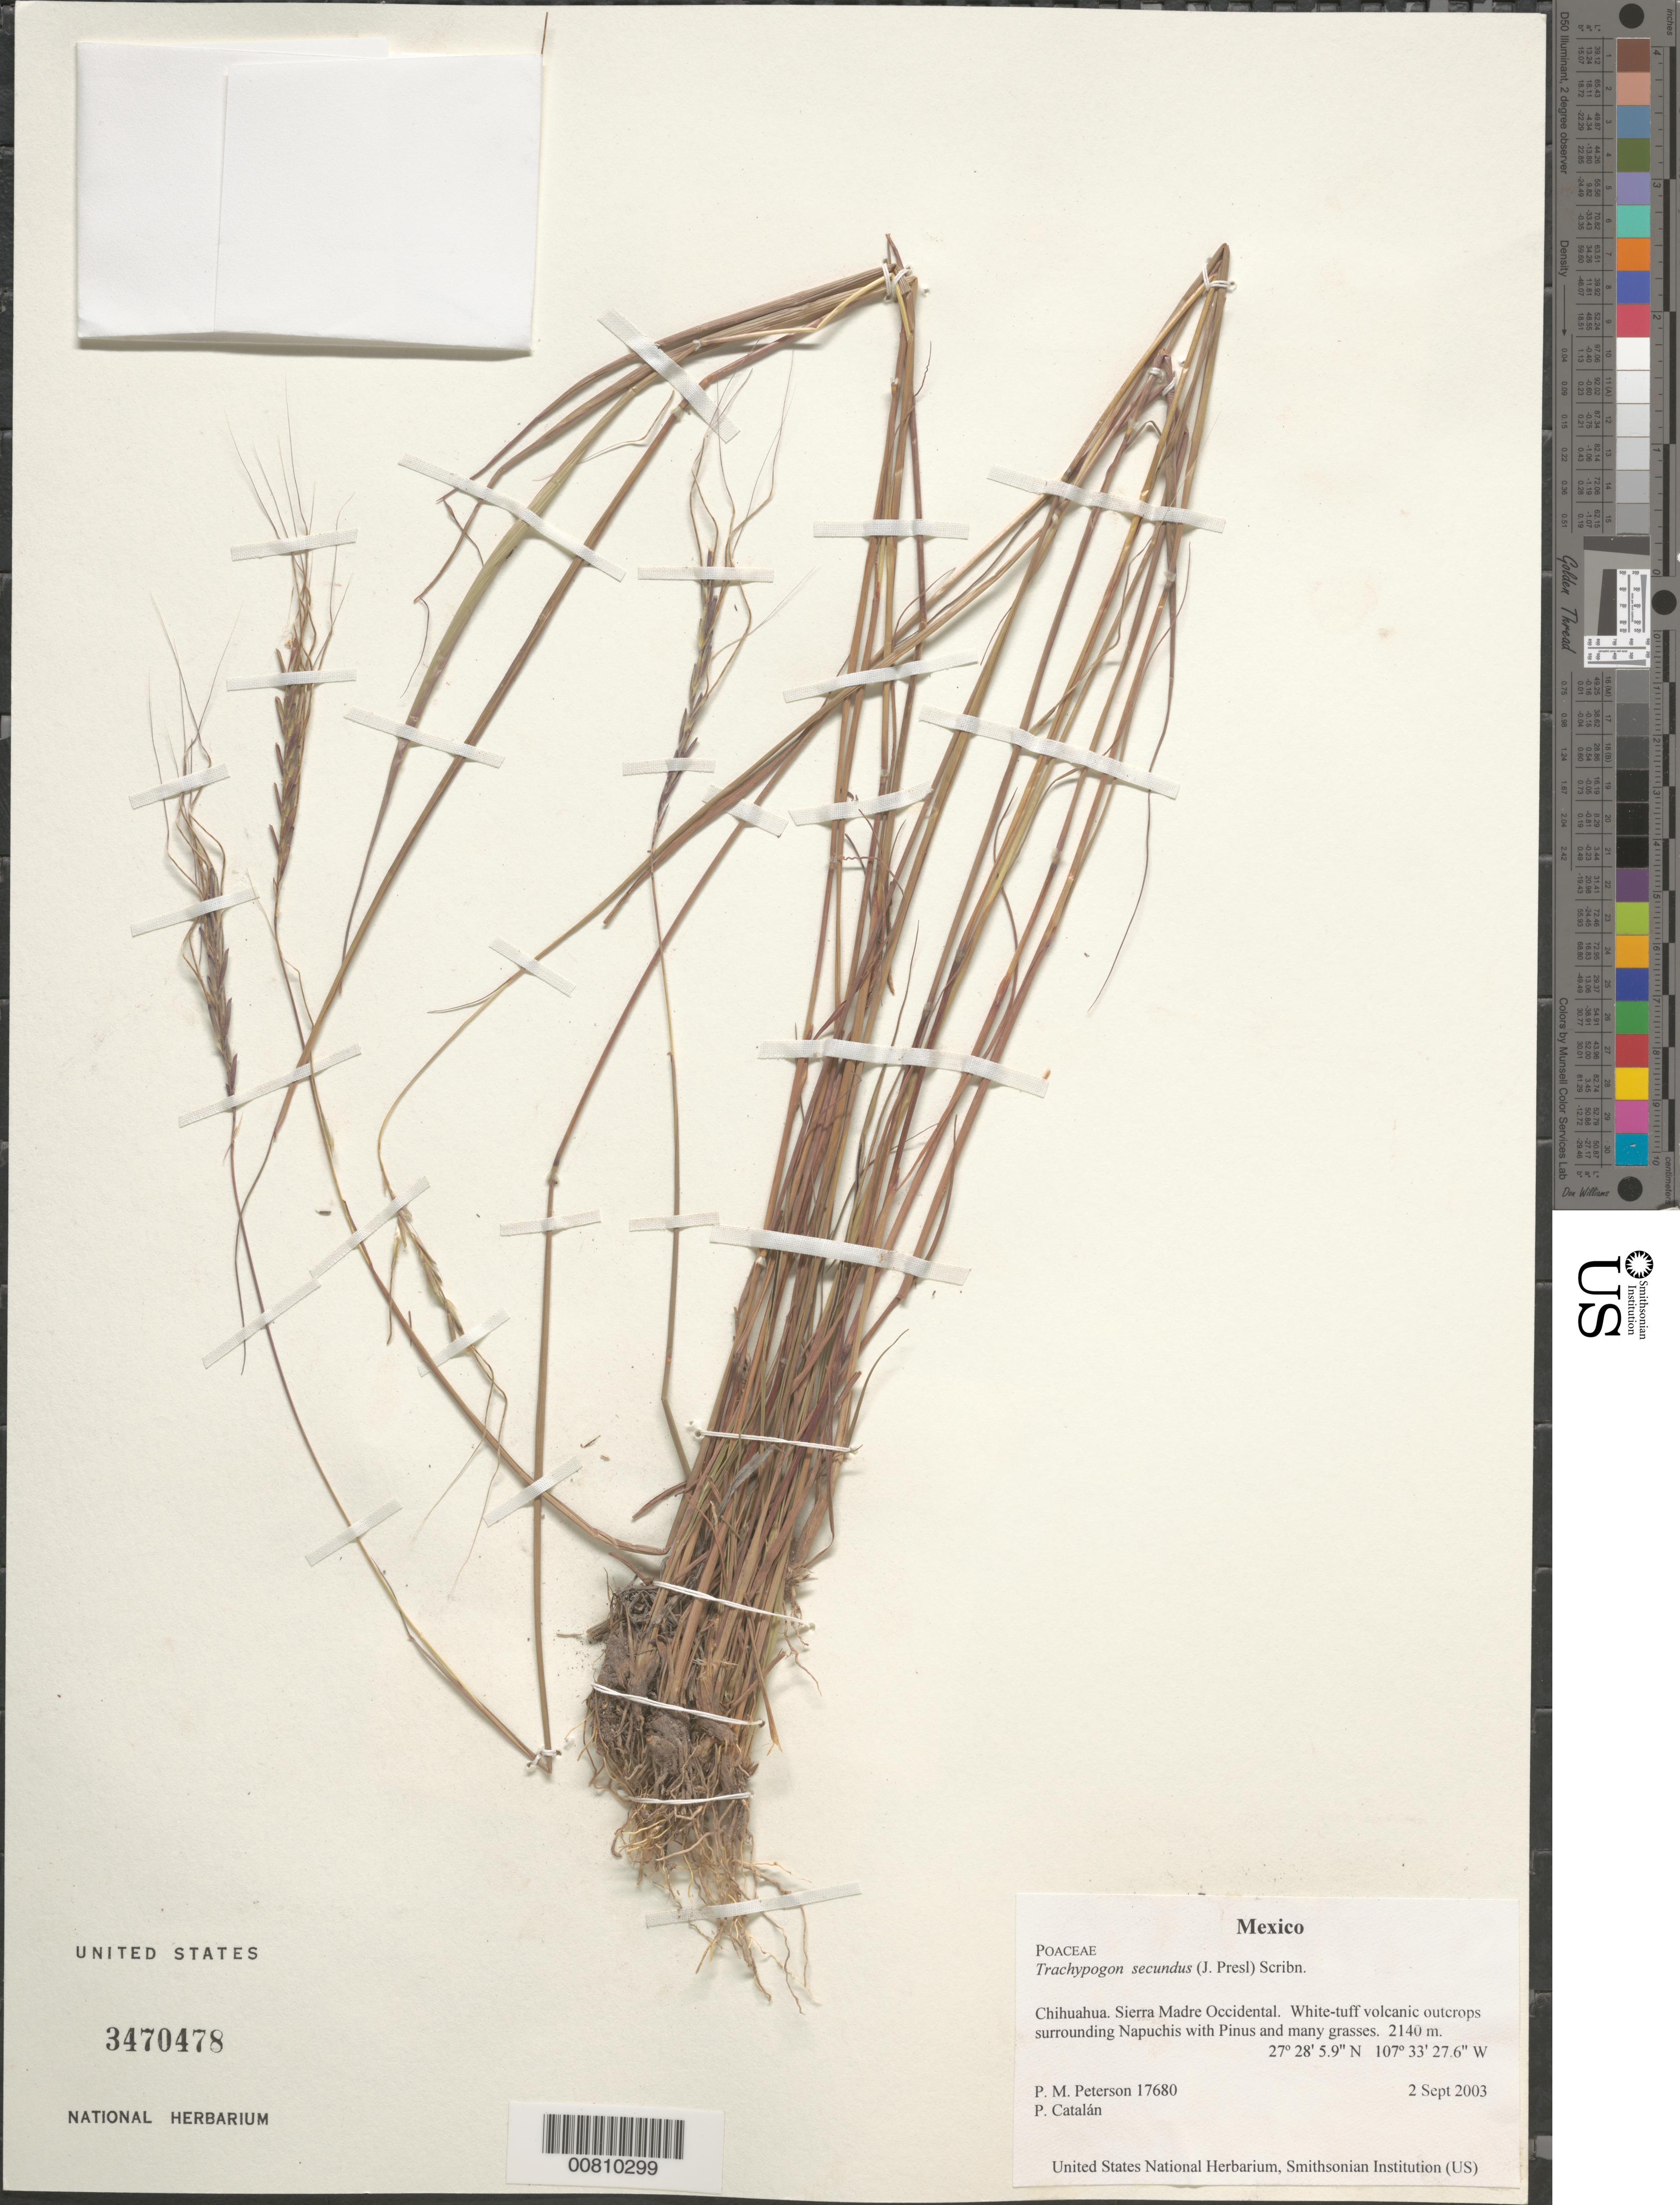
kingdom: Plantae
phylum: Tracheophyta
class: Liliopsida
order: Poales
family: Poaceae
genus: Trachypogon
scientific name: Trachypogon secundus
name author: (J. Presl) Scribn.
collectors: P. M. Peterson & P. Catalán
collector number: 17680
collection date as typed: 02 Sep 2003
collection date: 2003-09-02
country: Mexico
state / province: Chihuahua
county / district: Sierra Madre Occidental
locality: White-tuff volcanic outcrops surrounding Napuchis with Pinus and many grasses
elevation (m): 2140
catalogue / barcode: US 3470478